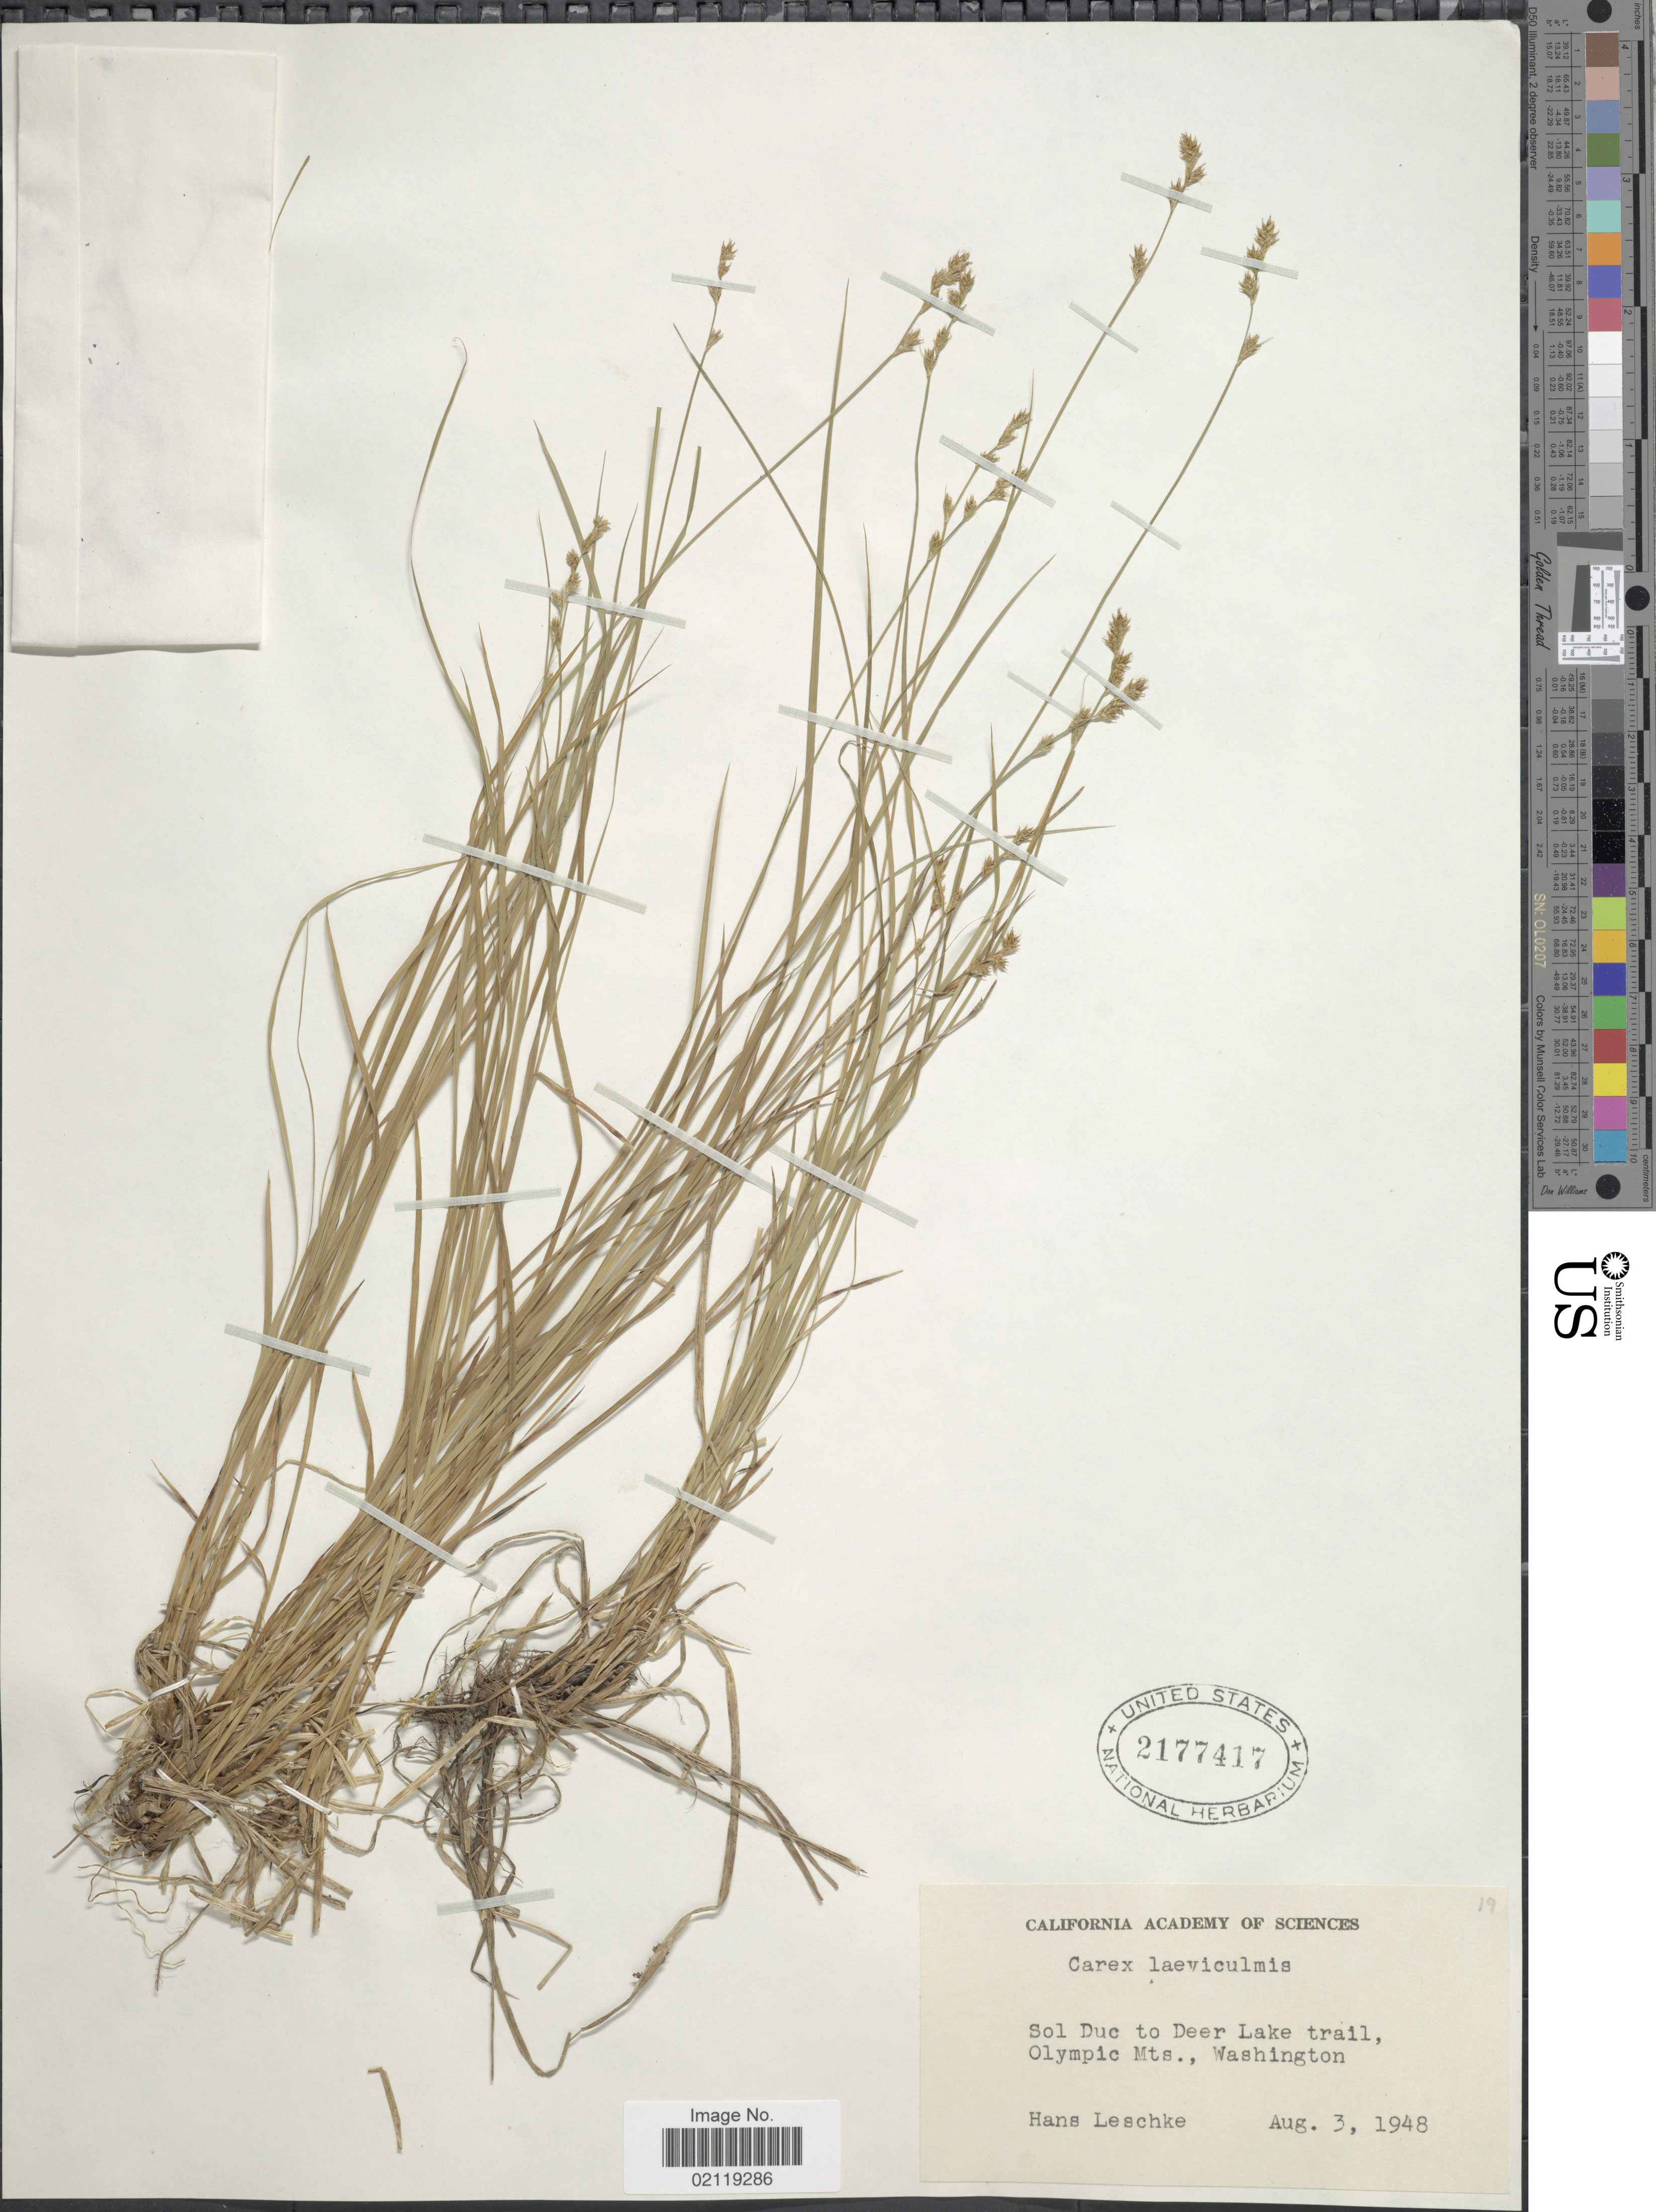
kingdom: Plantae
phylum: Tracheophyta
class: Liliopsida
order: Poales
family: Cyperaceae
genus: Carex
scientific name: Carex laeviculmis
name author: Meinsh.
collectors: H. Leschke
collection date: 1948-08-03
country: United States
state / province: Washington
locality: Sol Duc to Deer Lake trail, Olympic Mts.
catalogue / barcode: US 2177417